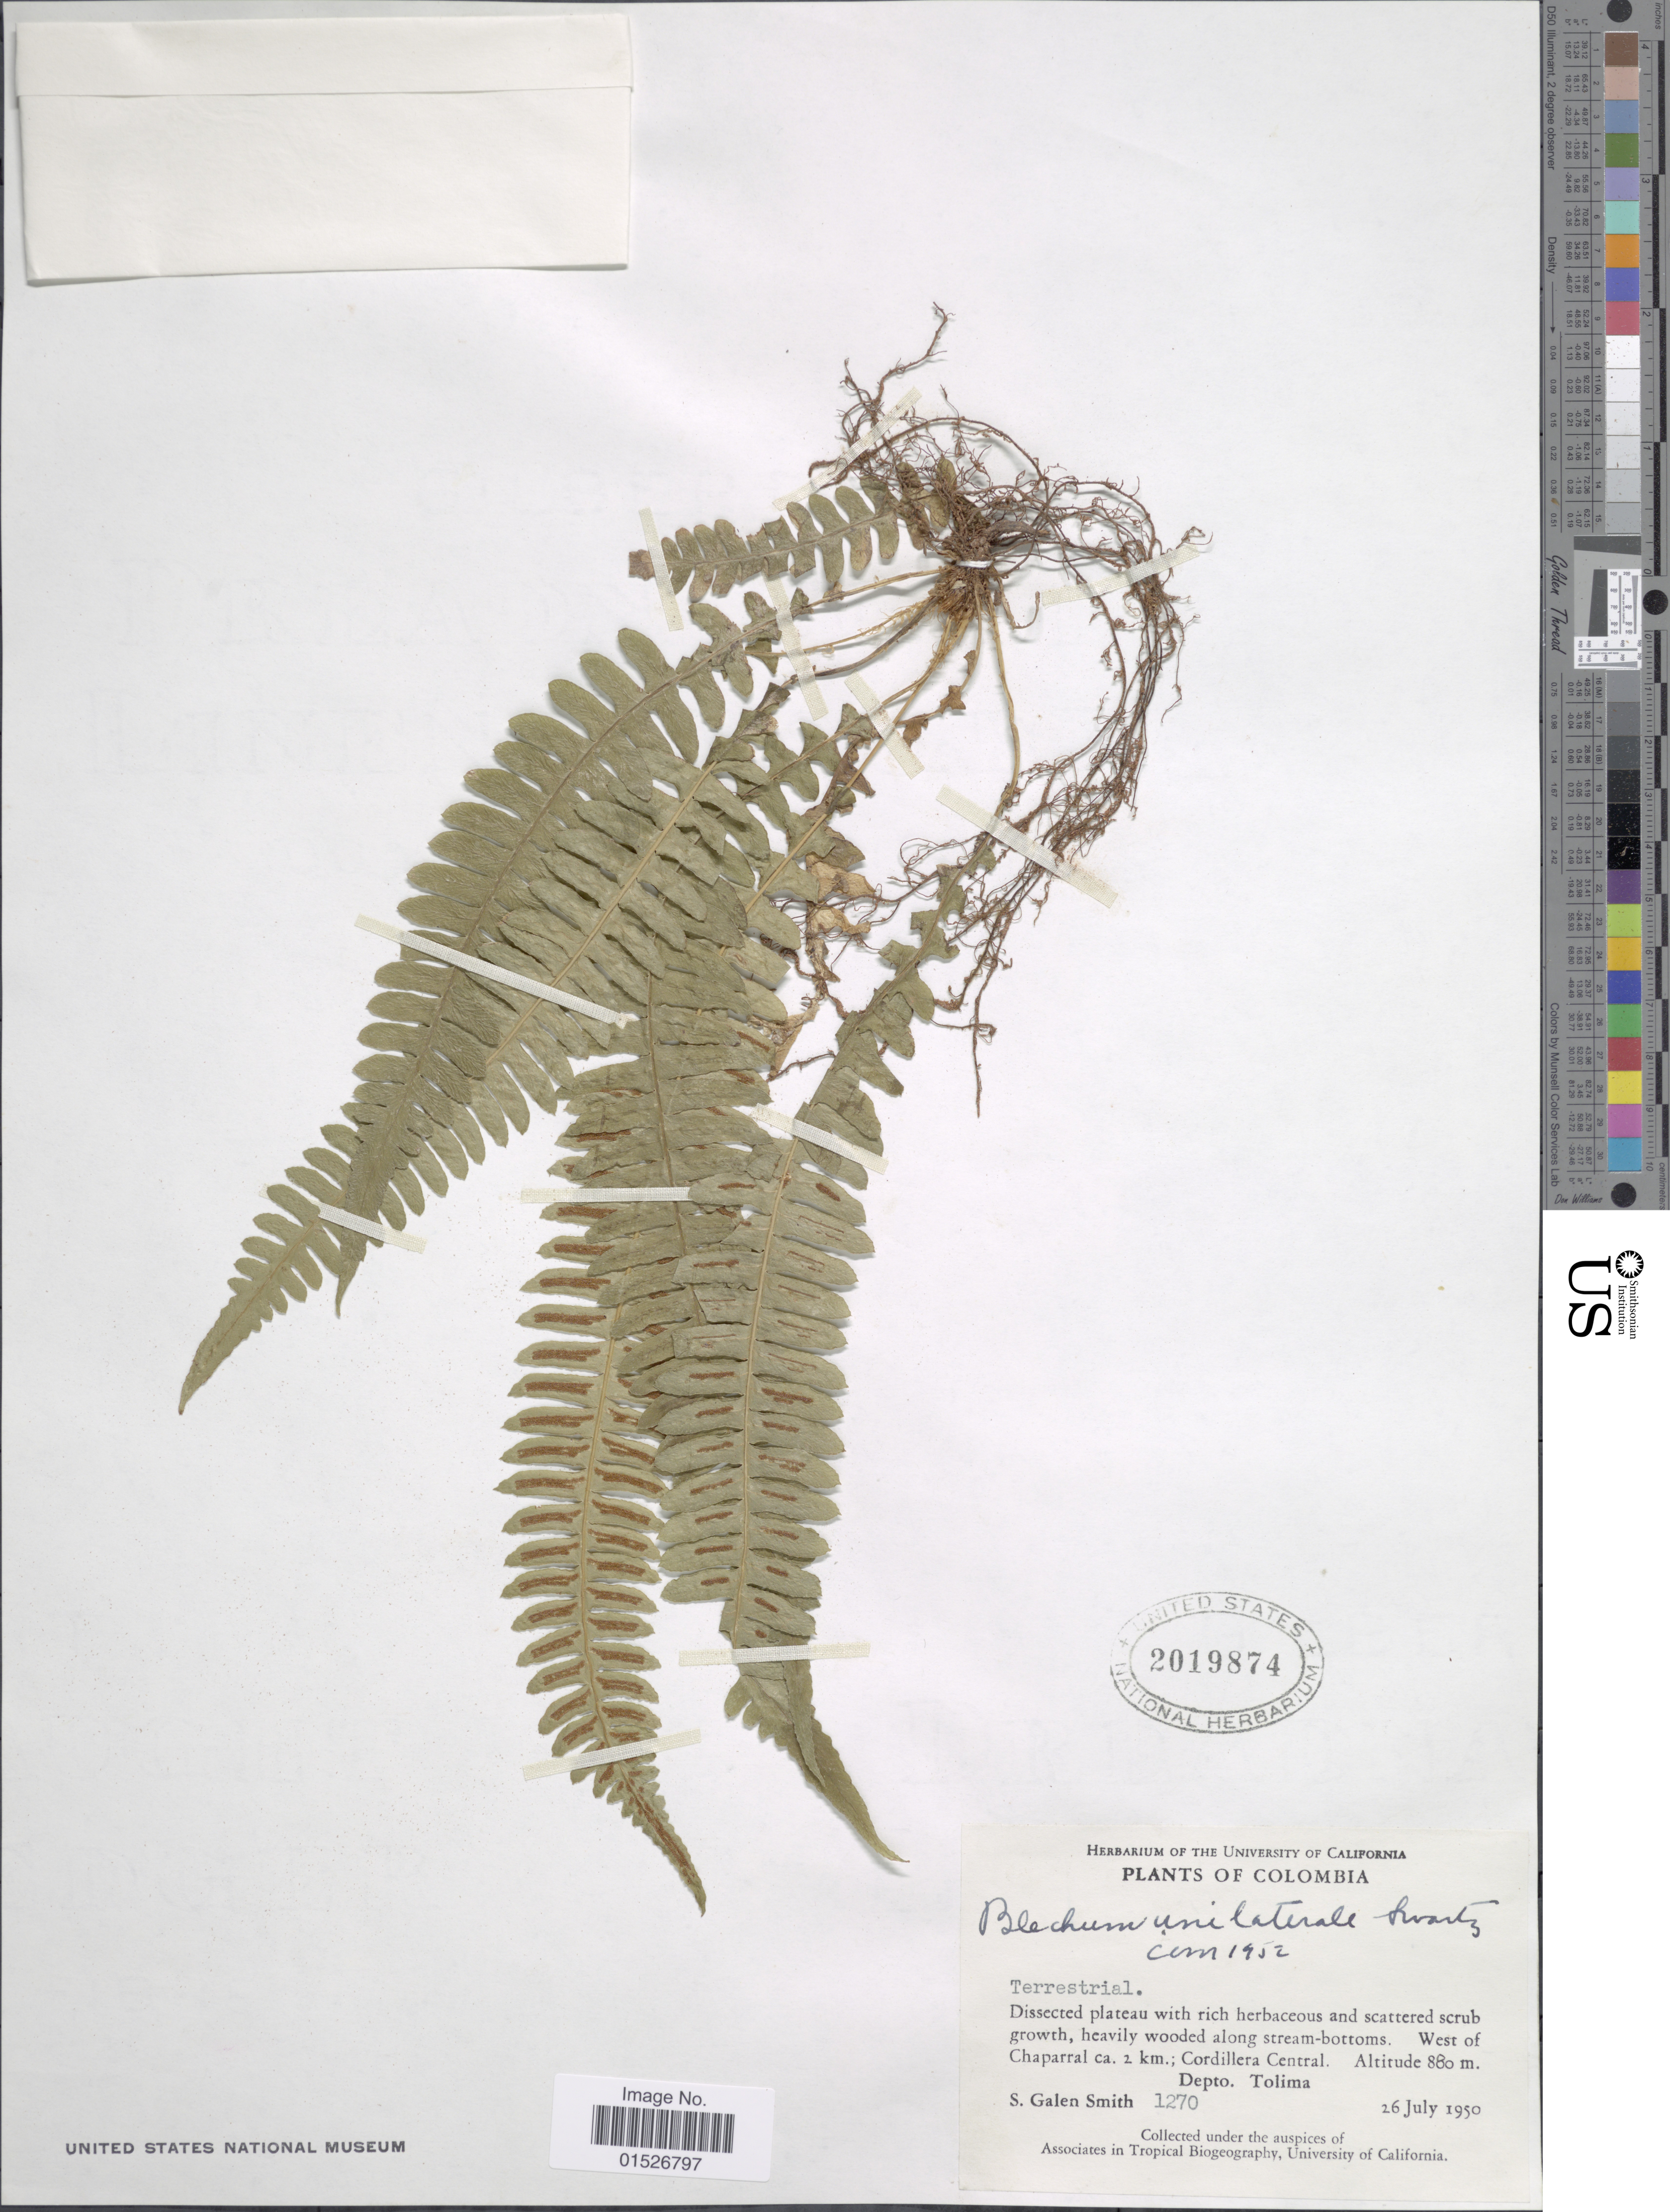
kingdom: Plantae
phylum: Tracheophyta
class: Polypodiopsida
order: Polypodiales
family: Blechnaceae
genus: Blechnum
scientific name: Blechnum polypodioides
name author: Raddi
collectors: S. G. Smith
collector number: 1270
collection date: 1950-07-26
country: Colombia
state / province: Tolima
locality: West of Chaparral ca. 2 km.; Cordillera Central. Depto. Tolima.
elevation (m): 880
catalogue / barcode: US 2019874